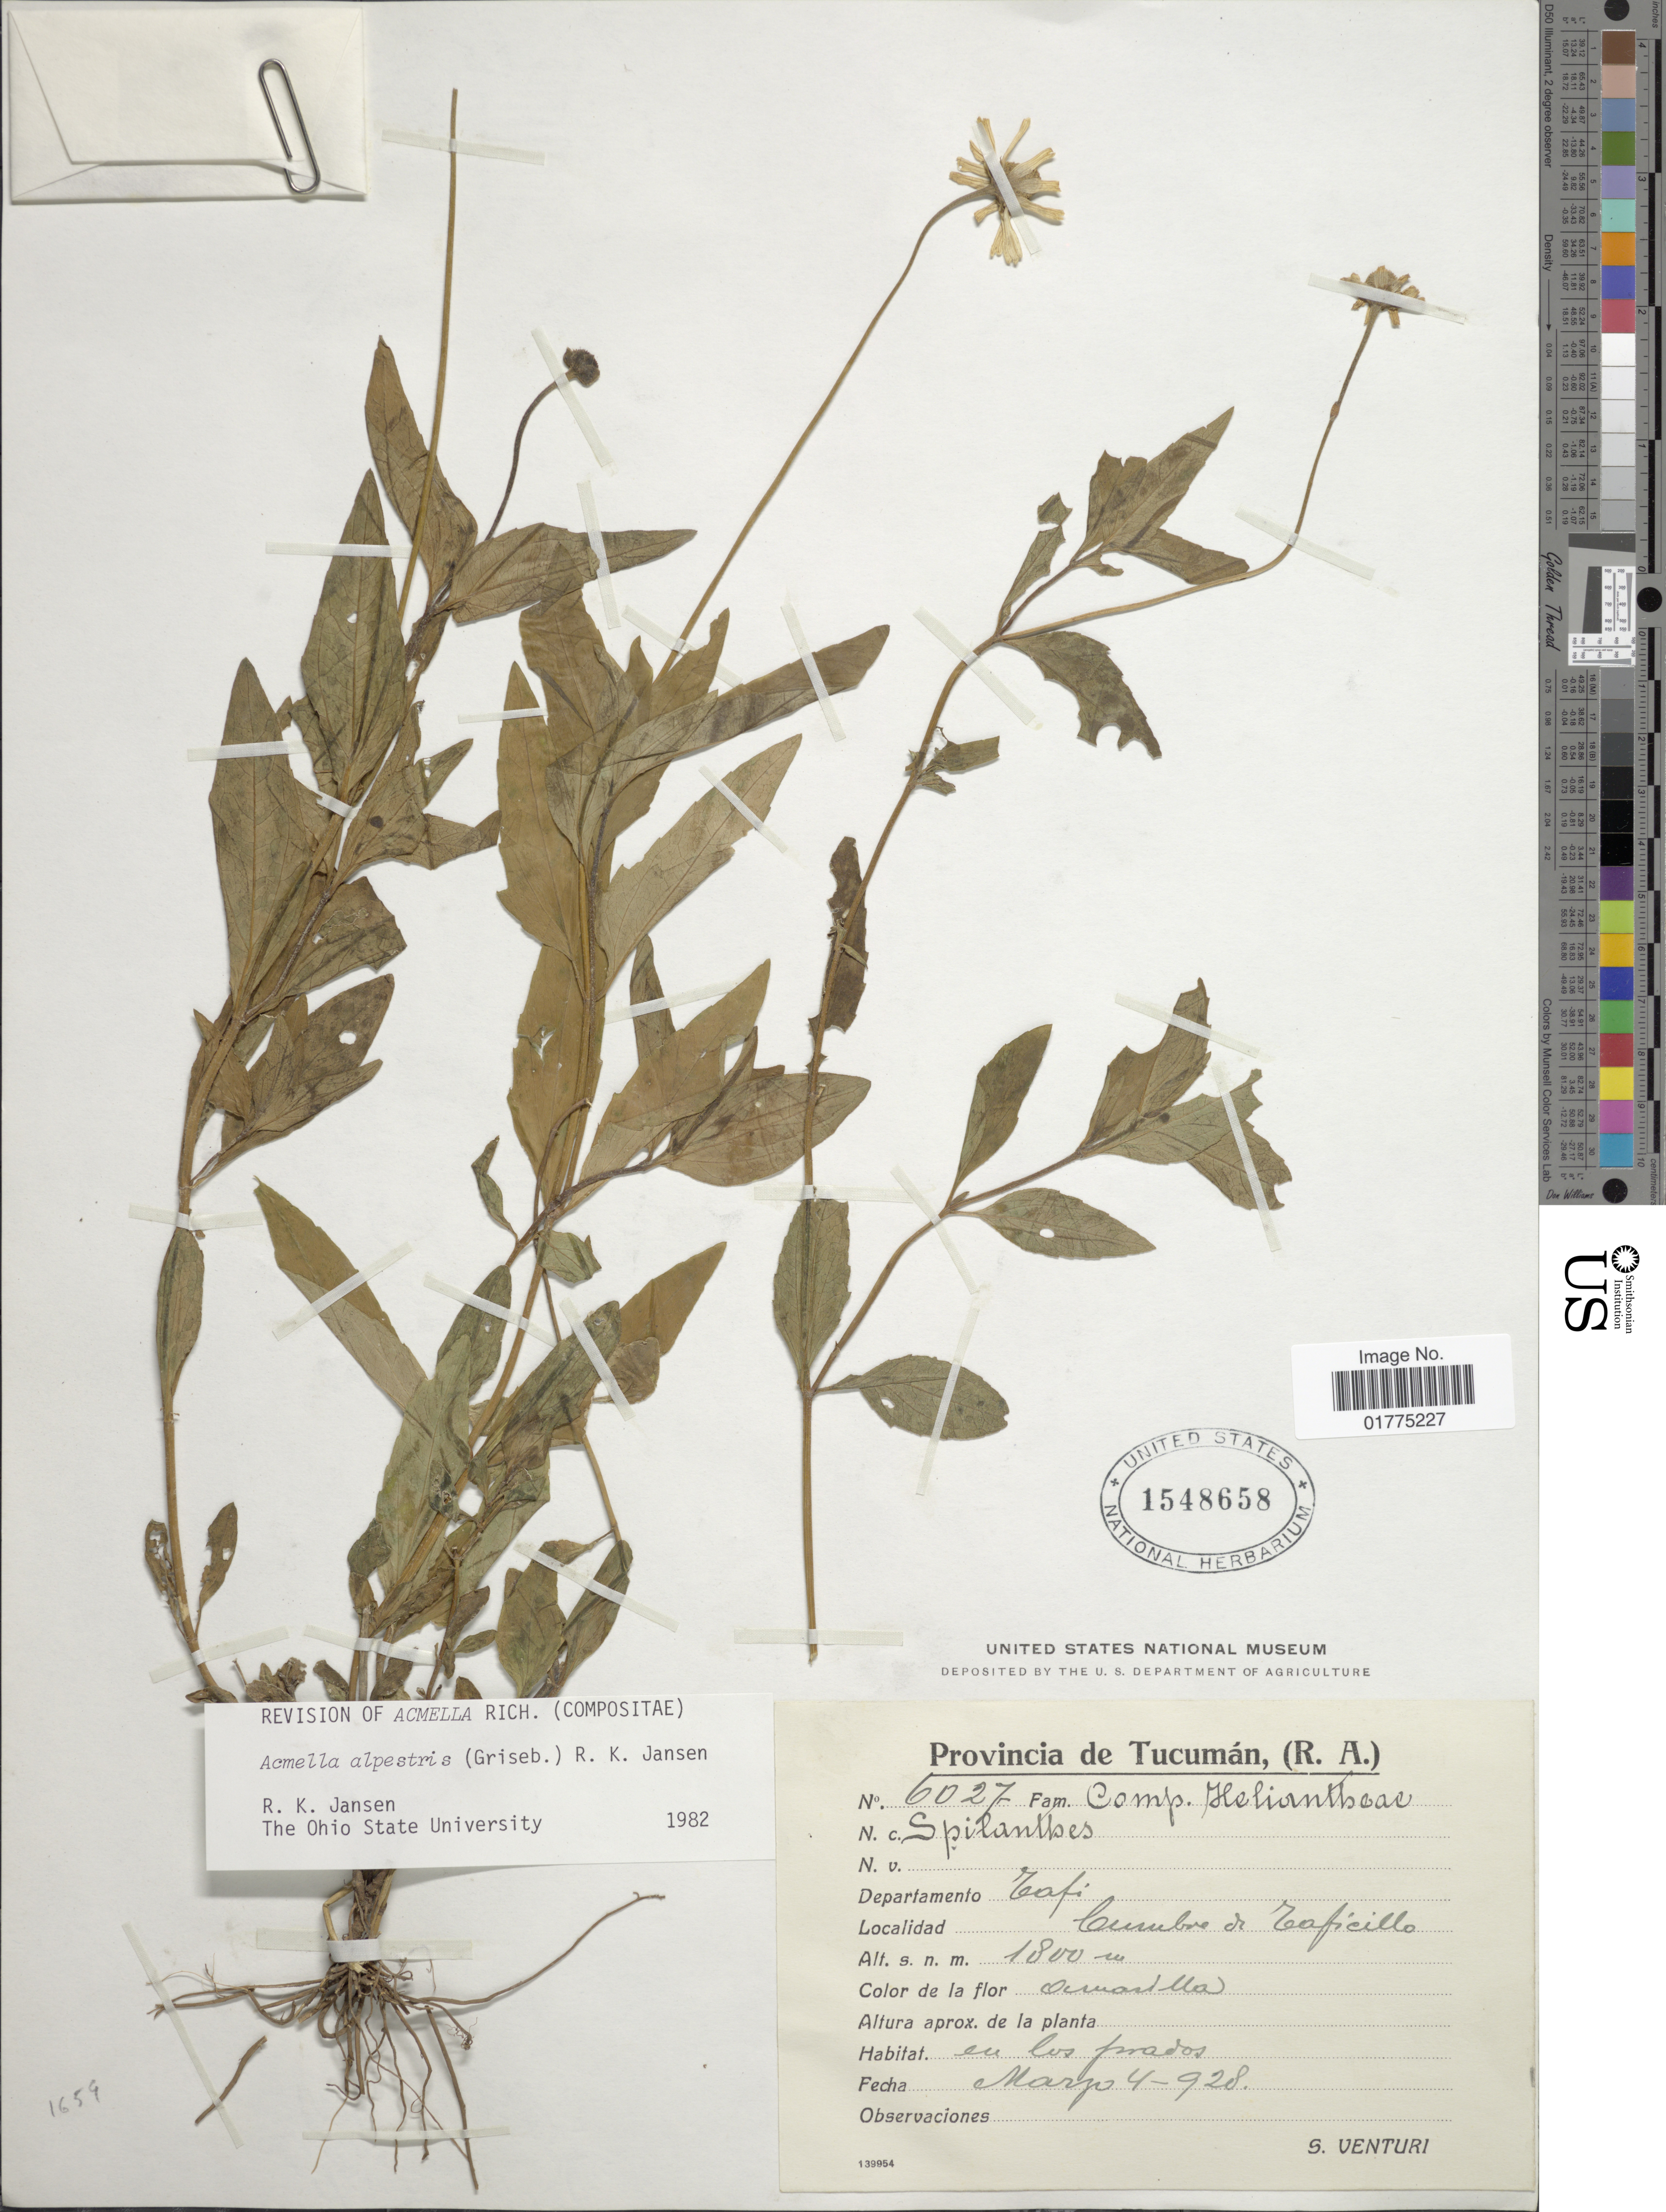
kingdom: Plantae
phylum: Tracheophyta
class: Magnoliopsida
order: Asterales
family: Asteraceae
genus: Acmella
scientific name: Acmella alpestris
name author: (Griseb.) R.K. Jansen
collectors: S. Venturi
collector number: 6027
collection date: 1928-03-04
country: Argentina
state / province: Tucuman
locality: Provincia de Tucumán, (R.A.). Departamento Tafi. Cumbre de Taficillo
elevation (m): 1800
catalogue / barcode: US 1548658